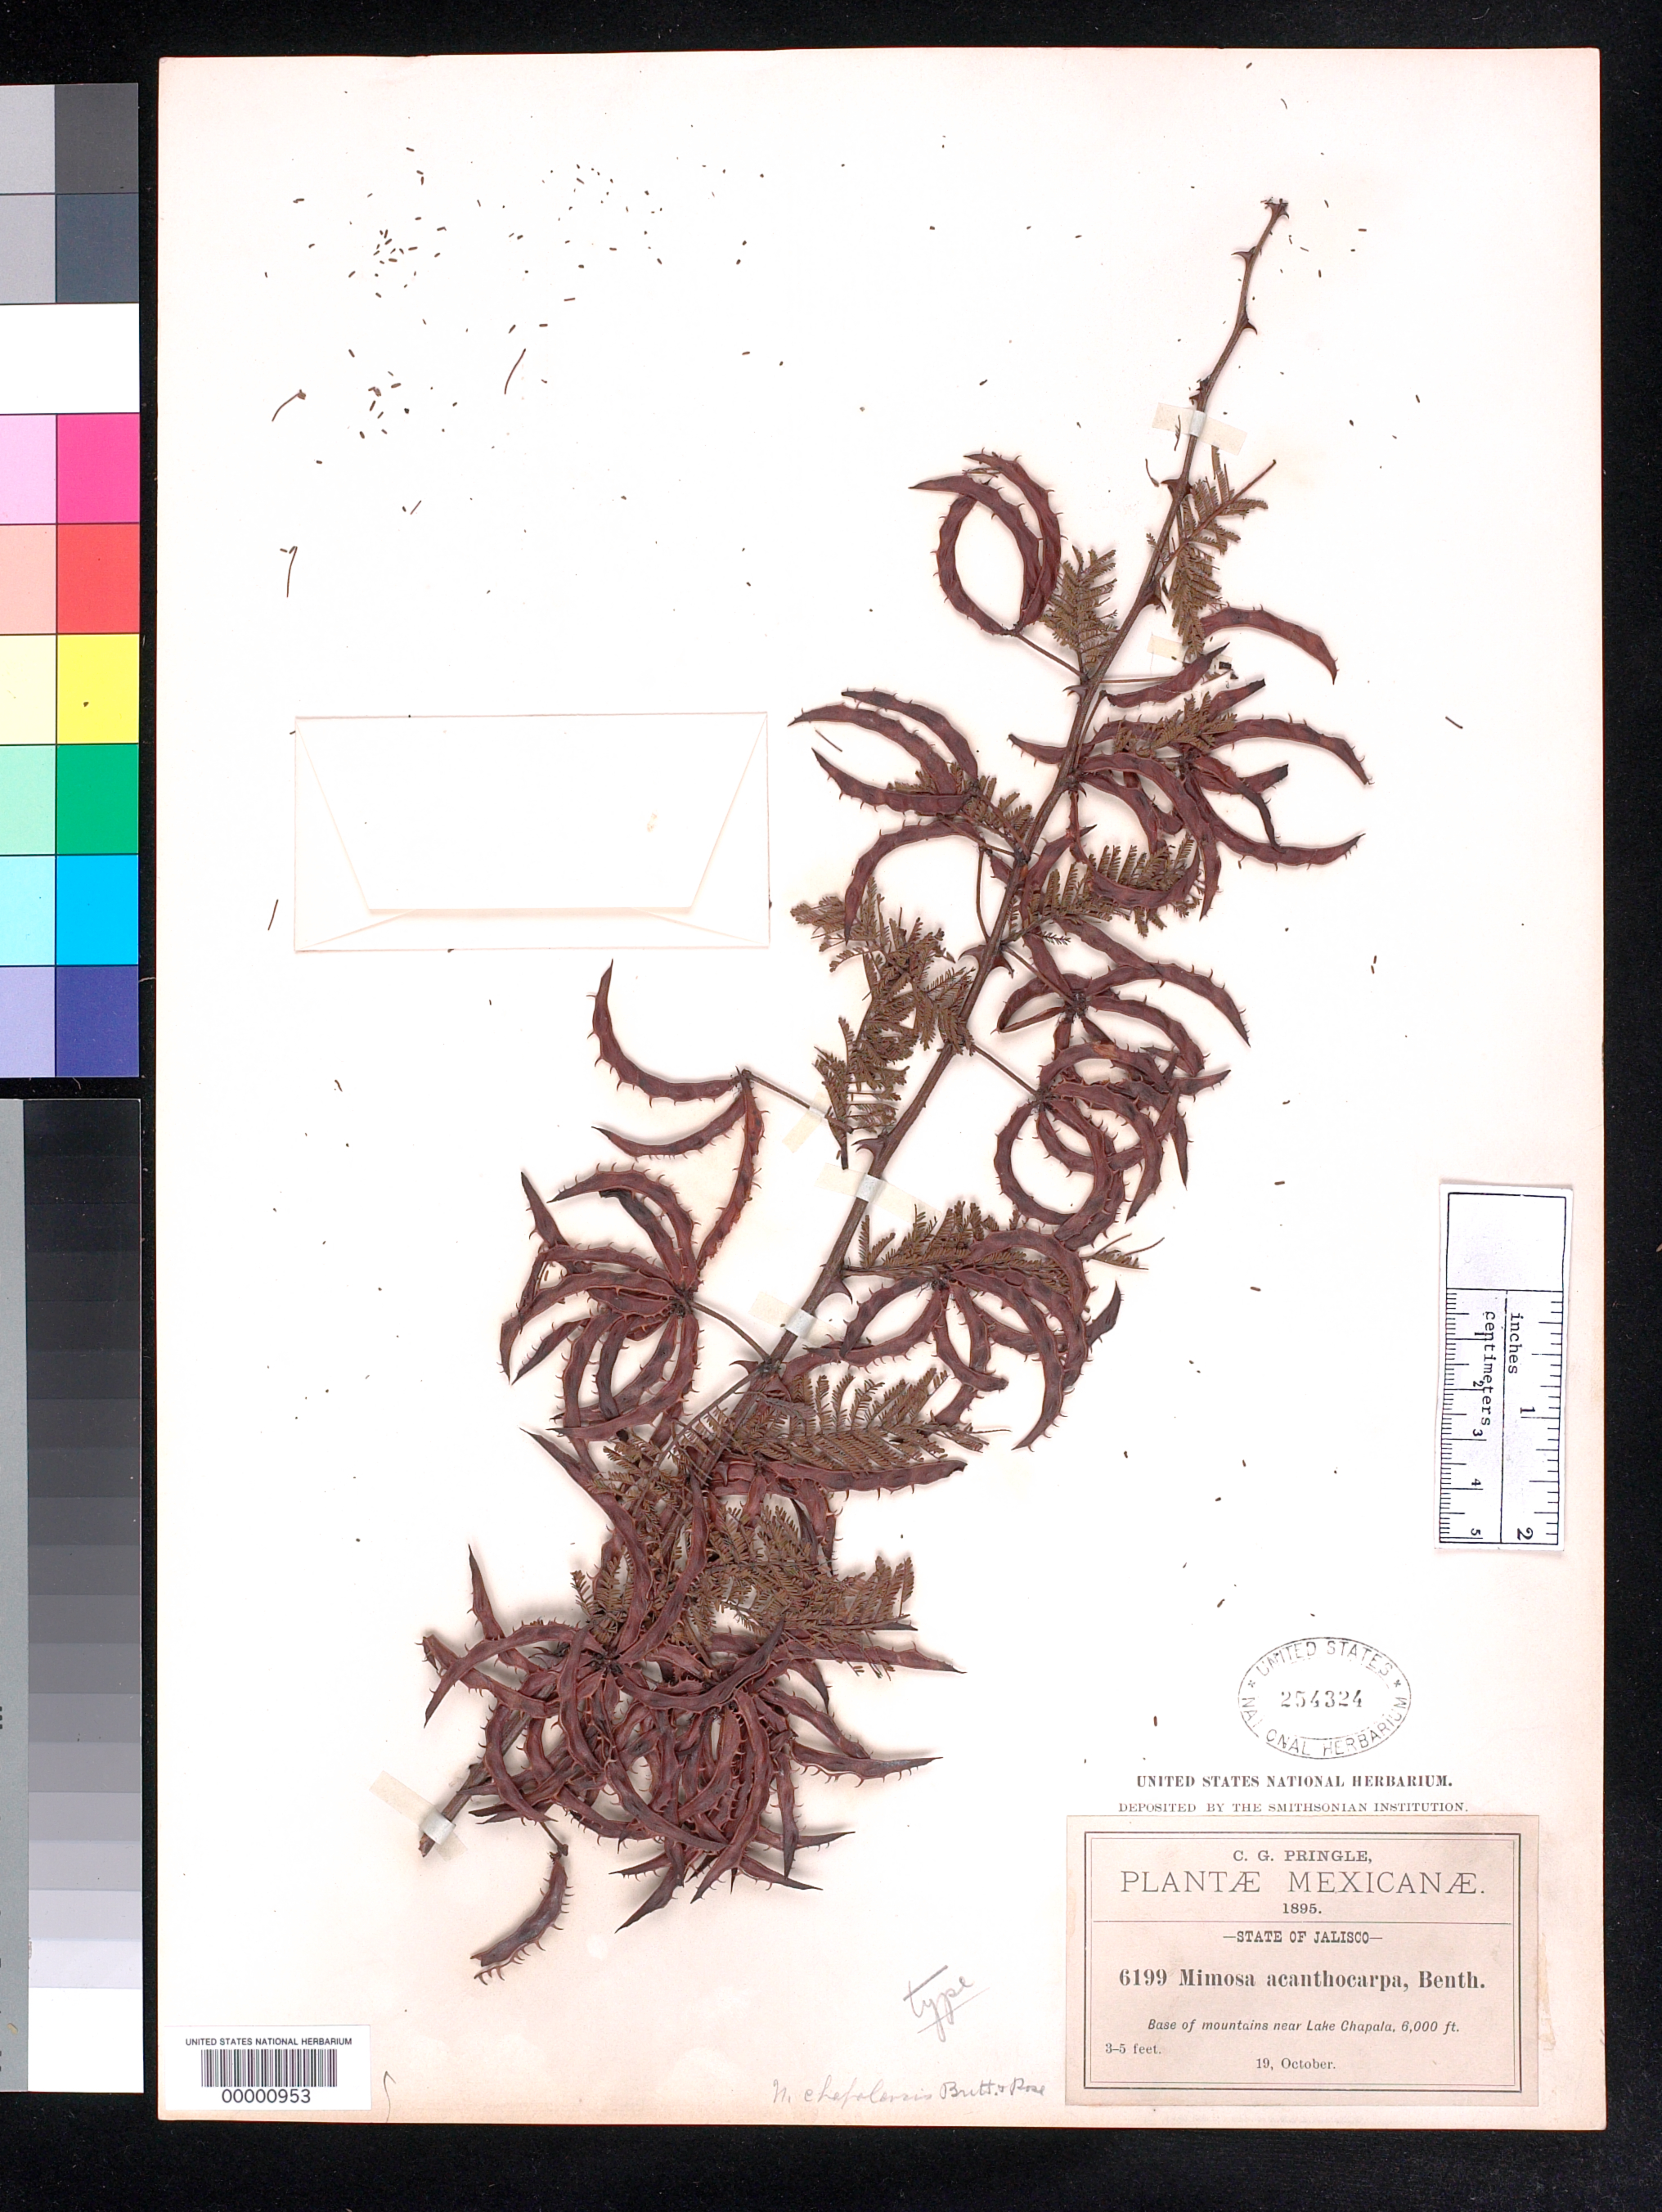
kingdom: Plantae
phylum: Tracheophyta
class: Magnoliopsida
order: Fabales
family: Fabaceae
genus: Mimosopsis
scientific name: Mimosopsis chapalensis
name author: Britton & Rose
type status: Isotype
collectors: C. G. Pringle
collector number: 6199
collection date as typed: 19 Oct 1895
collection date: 1895-10-19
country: Mexico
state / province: Jalisco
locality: Base of mountain near Lake Chapala.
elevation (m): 1829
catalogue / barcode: US 254324